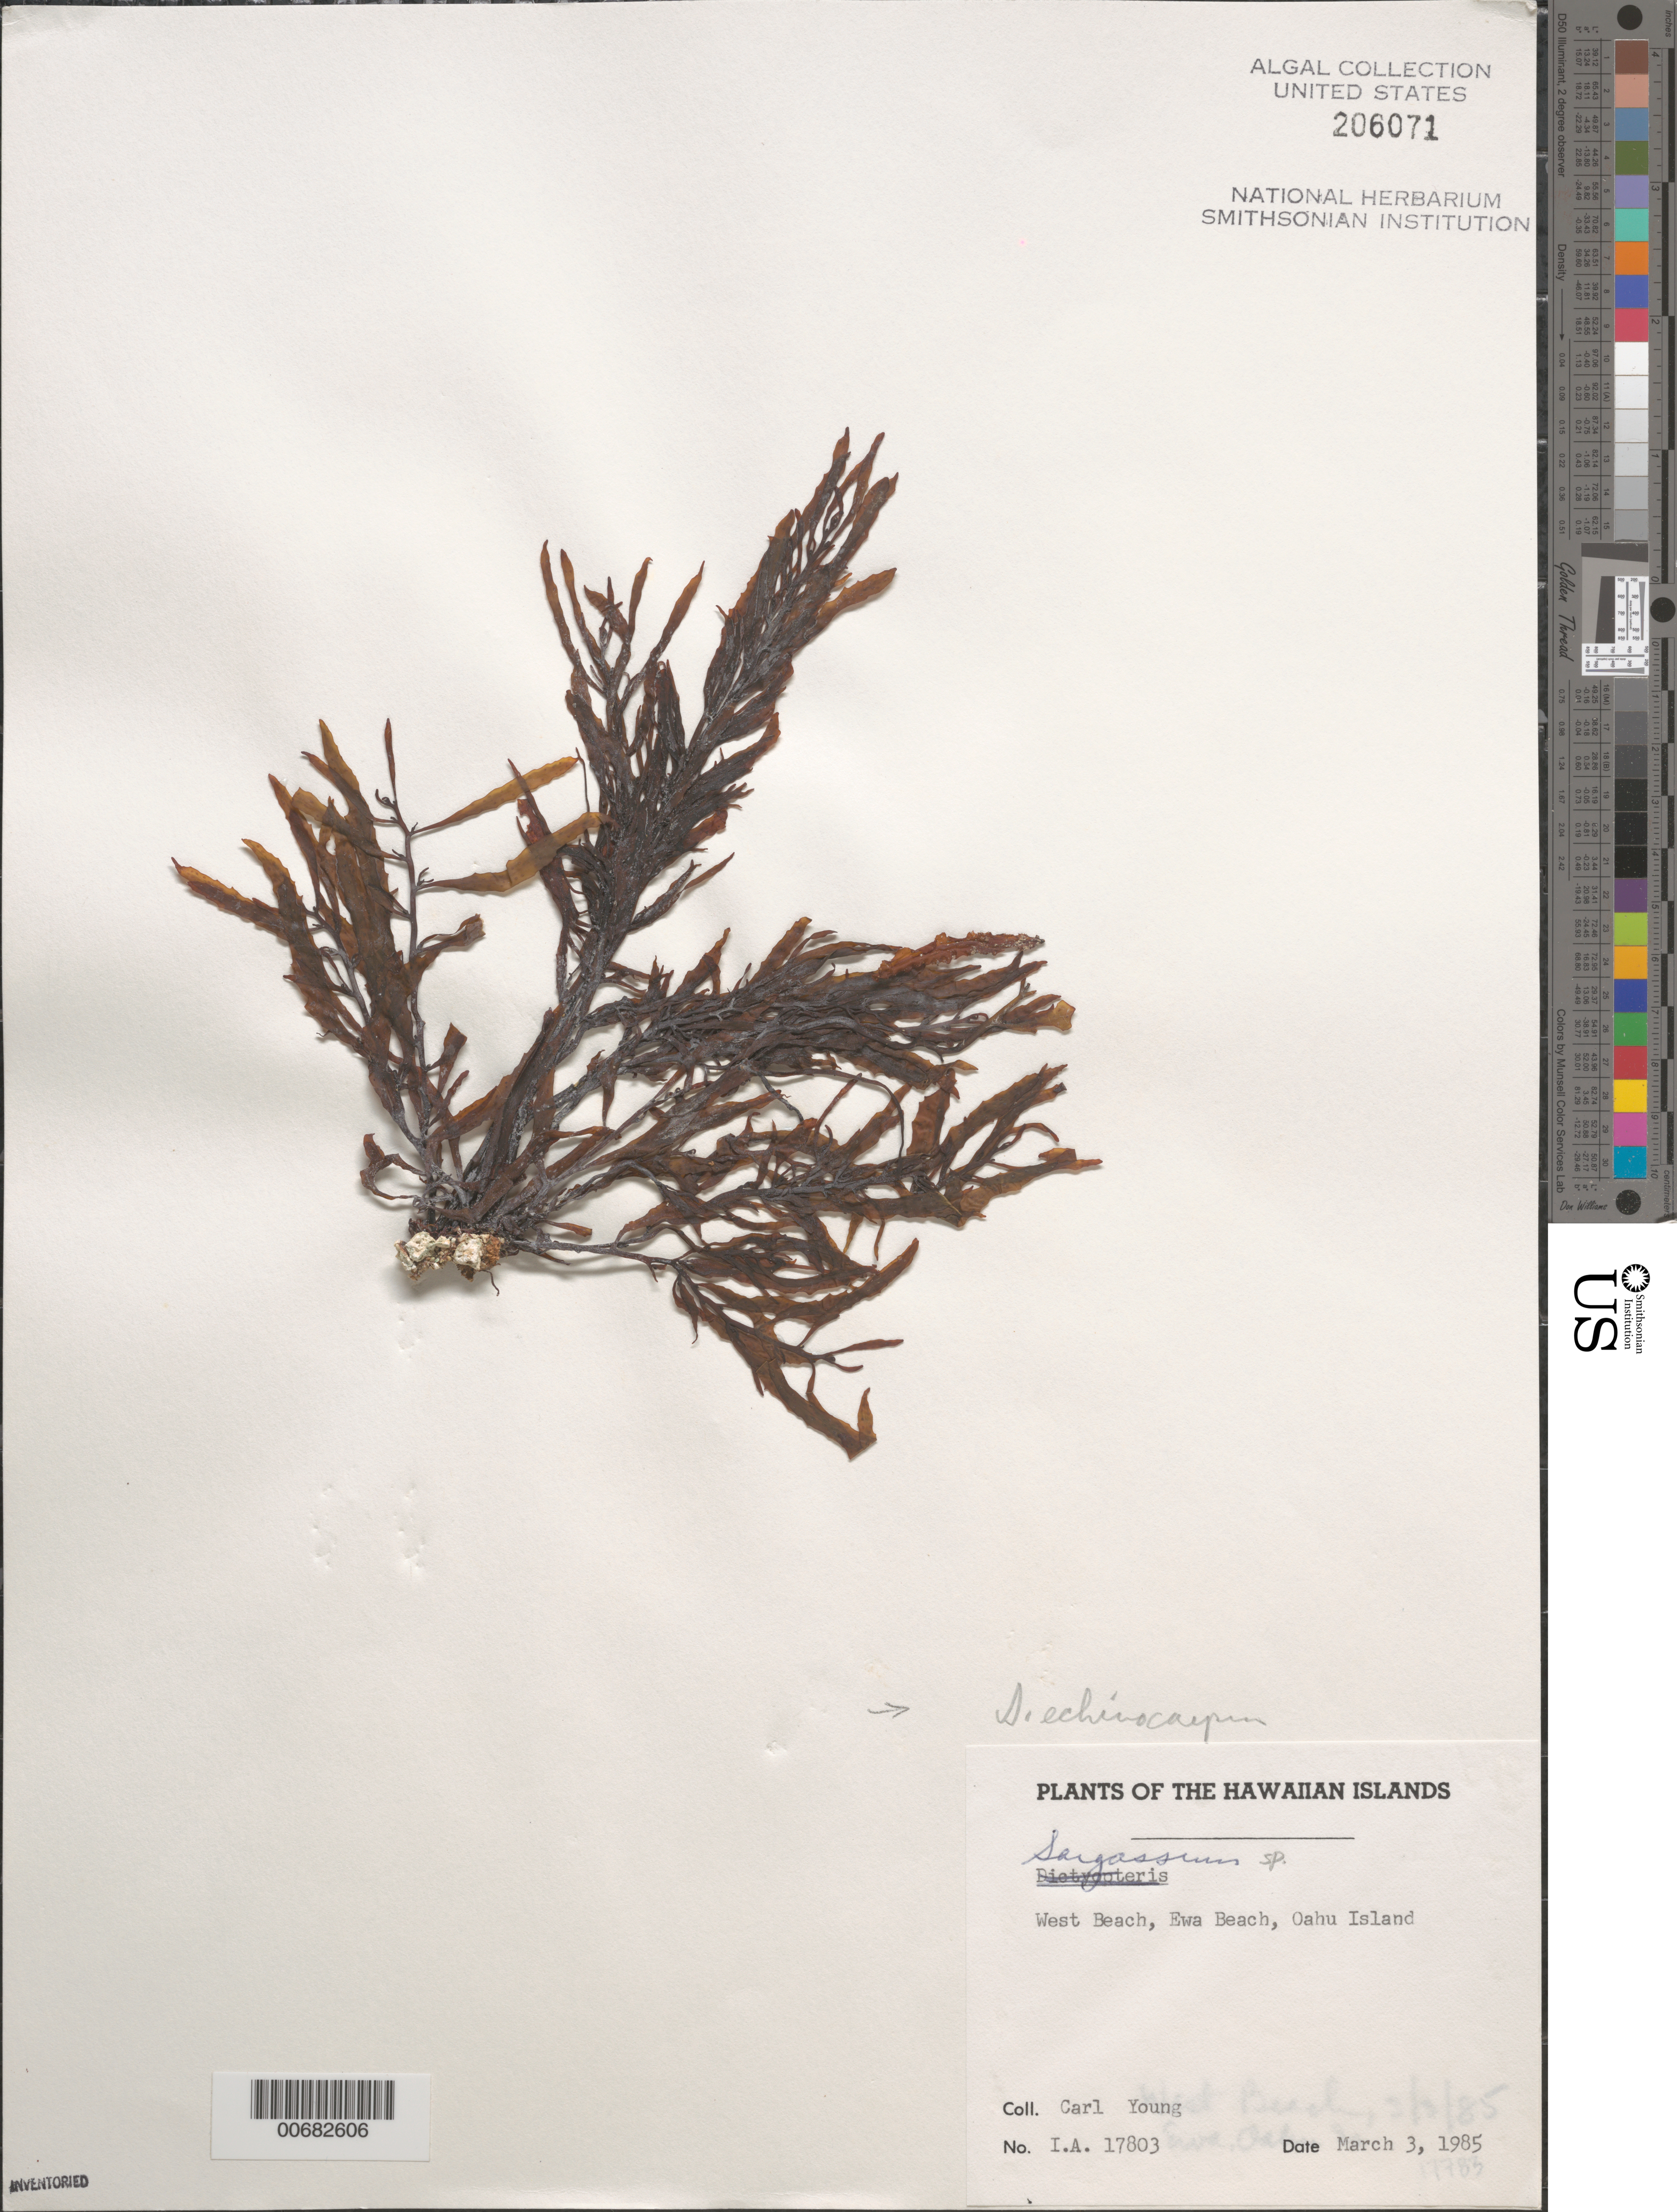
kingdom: Chromista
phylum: Ochrophyta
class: Phaeophyceae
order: Fucales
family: Sargassaceae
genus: Sargassum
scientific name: Sargassum aquifolium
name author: (Turner) C. Agardh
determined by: Algae name updating Project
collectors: C. Young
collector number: IAA 17803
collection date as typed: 03 Mar 1985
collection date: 1985-03-03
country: United States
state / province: Hawaii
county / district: Honolulu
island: Oahu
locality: Ewa [Beach], West Beach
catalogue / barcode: US 206071